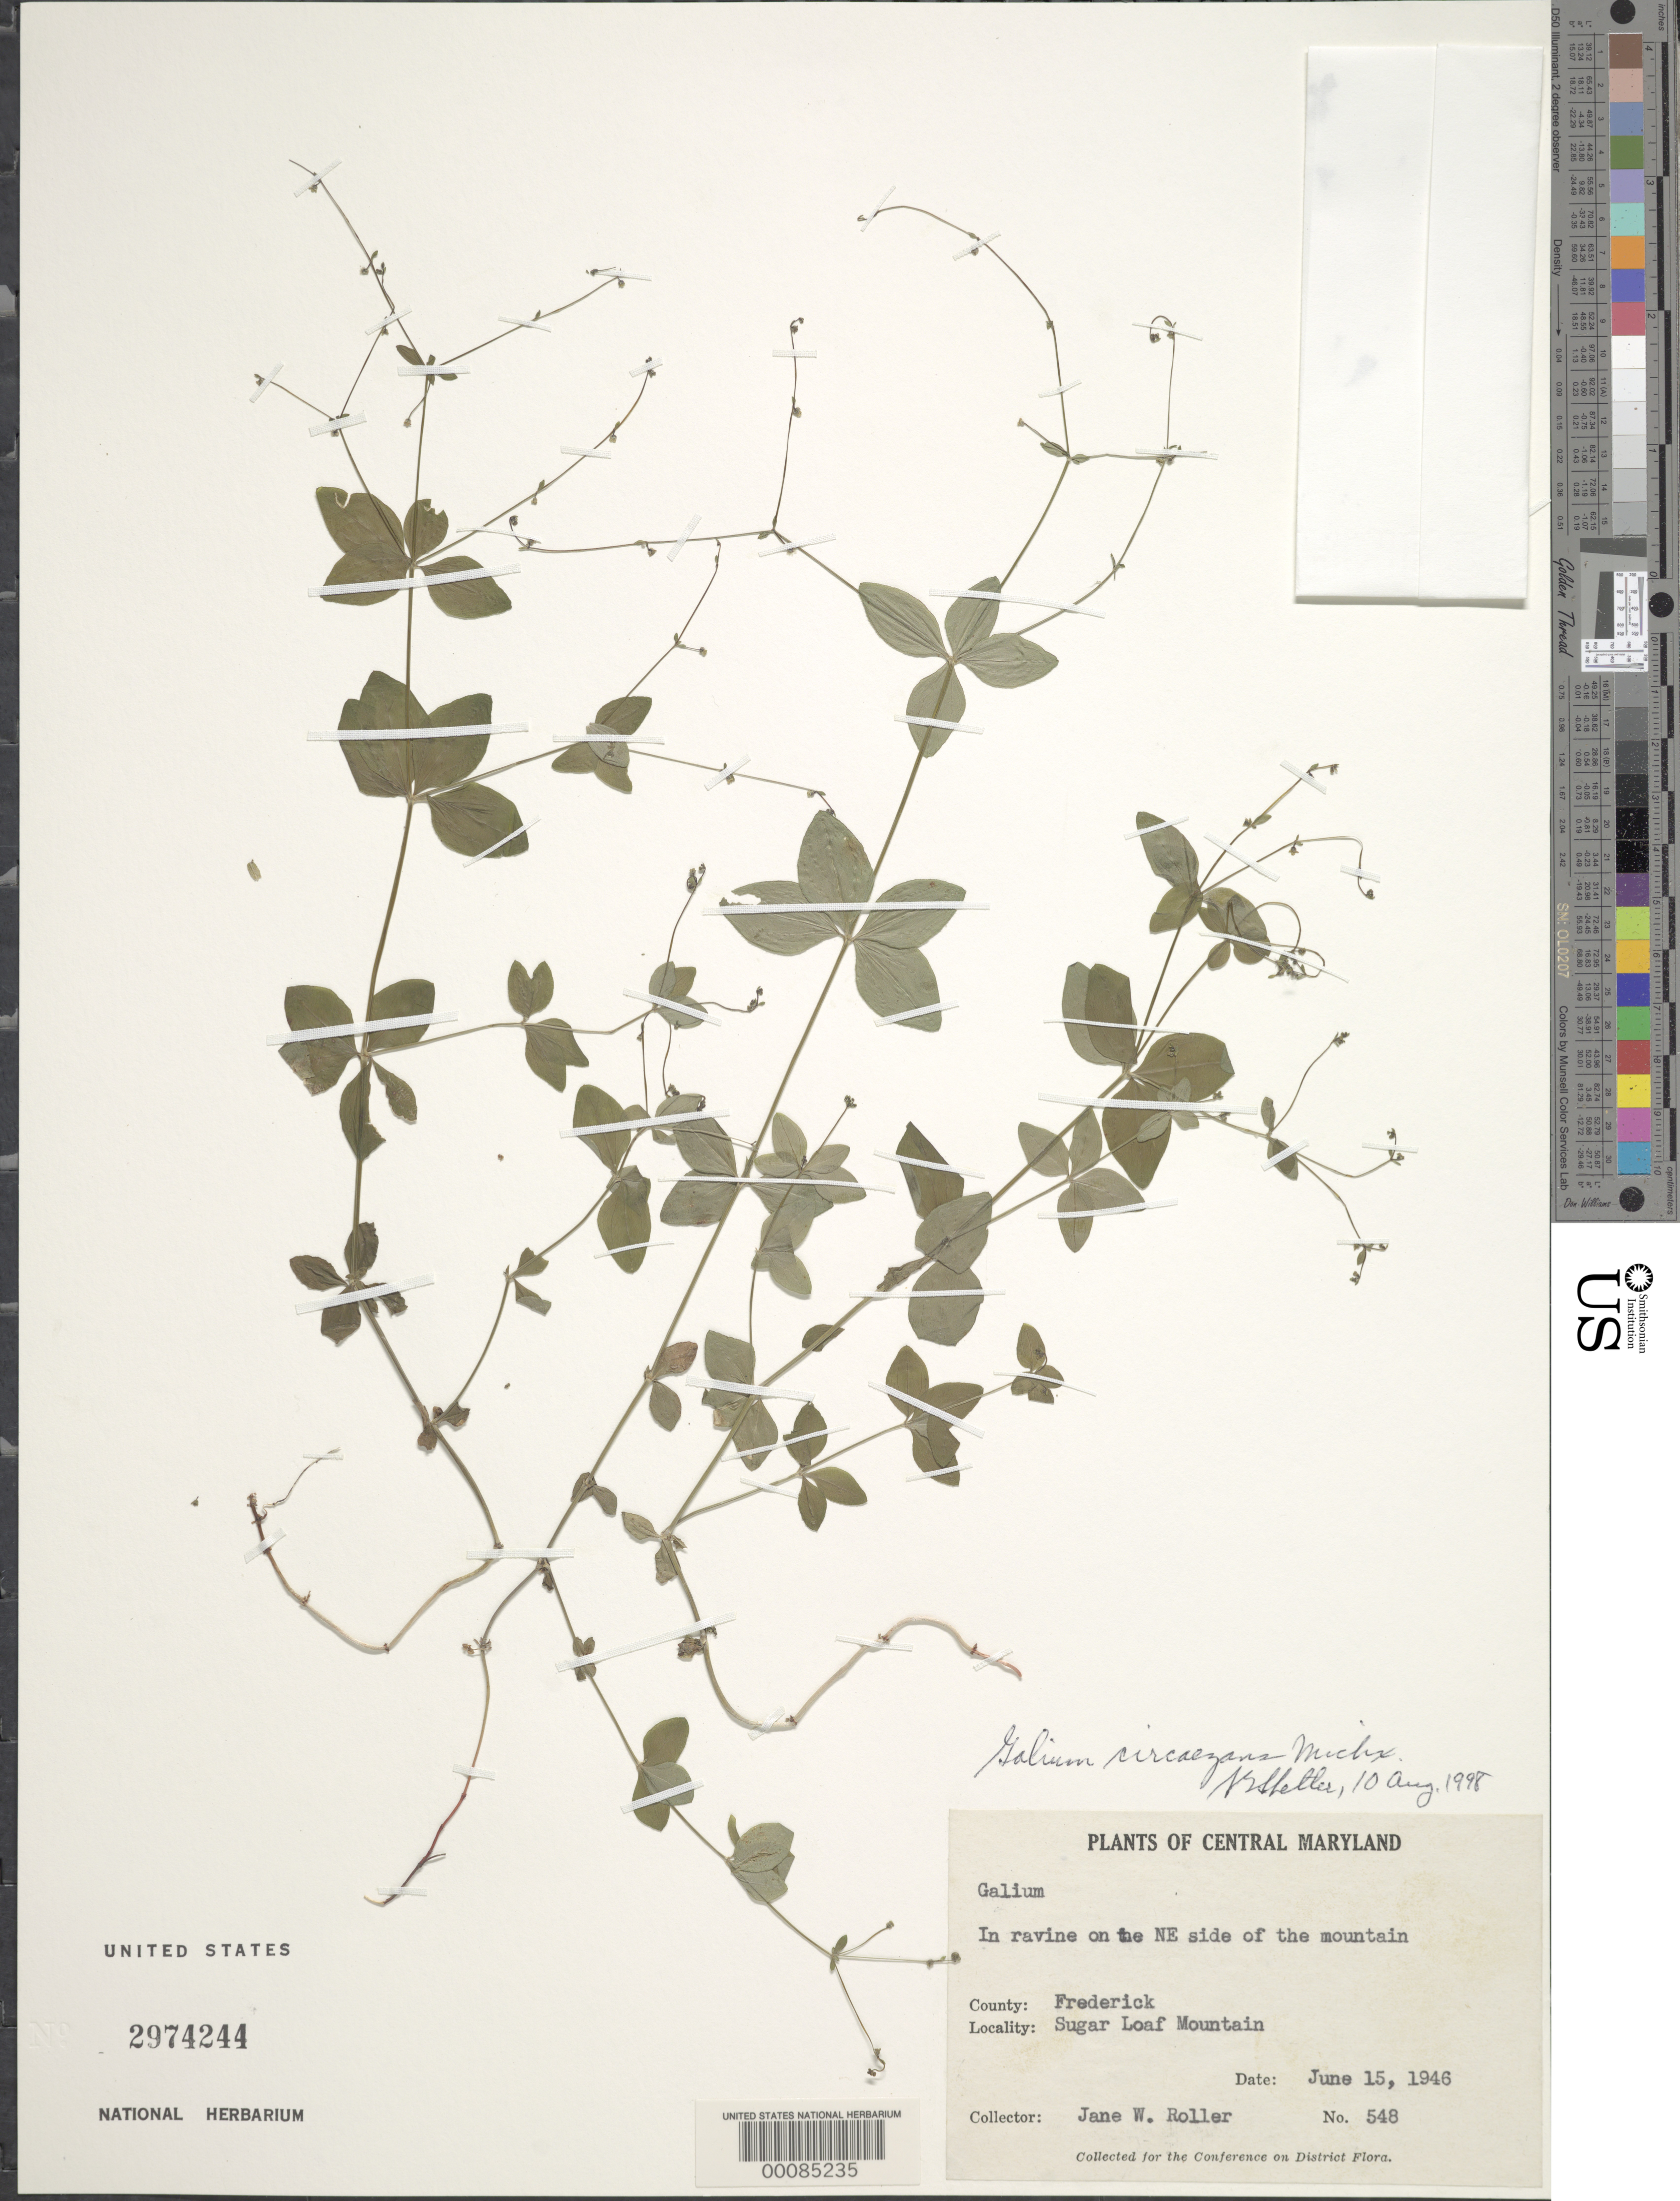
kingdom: Plantae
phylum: Tracheophyta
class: Magnoliopsida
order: Gentianales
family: Rubiaceae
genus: Galium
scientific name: Galium circaezans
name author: Michx.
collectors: J. W. Roller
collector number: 548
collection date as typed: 15 Jun 1946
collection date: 1946-06-15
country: United States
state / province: Maryland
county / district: Frederick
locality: Sugar Loaf Mt.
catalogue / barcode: US 2974244